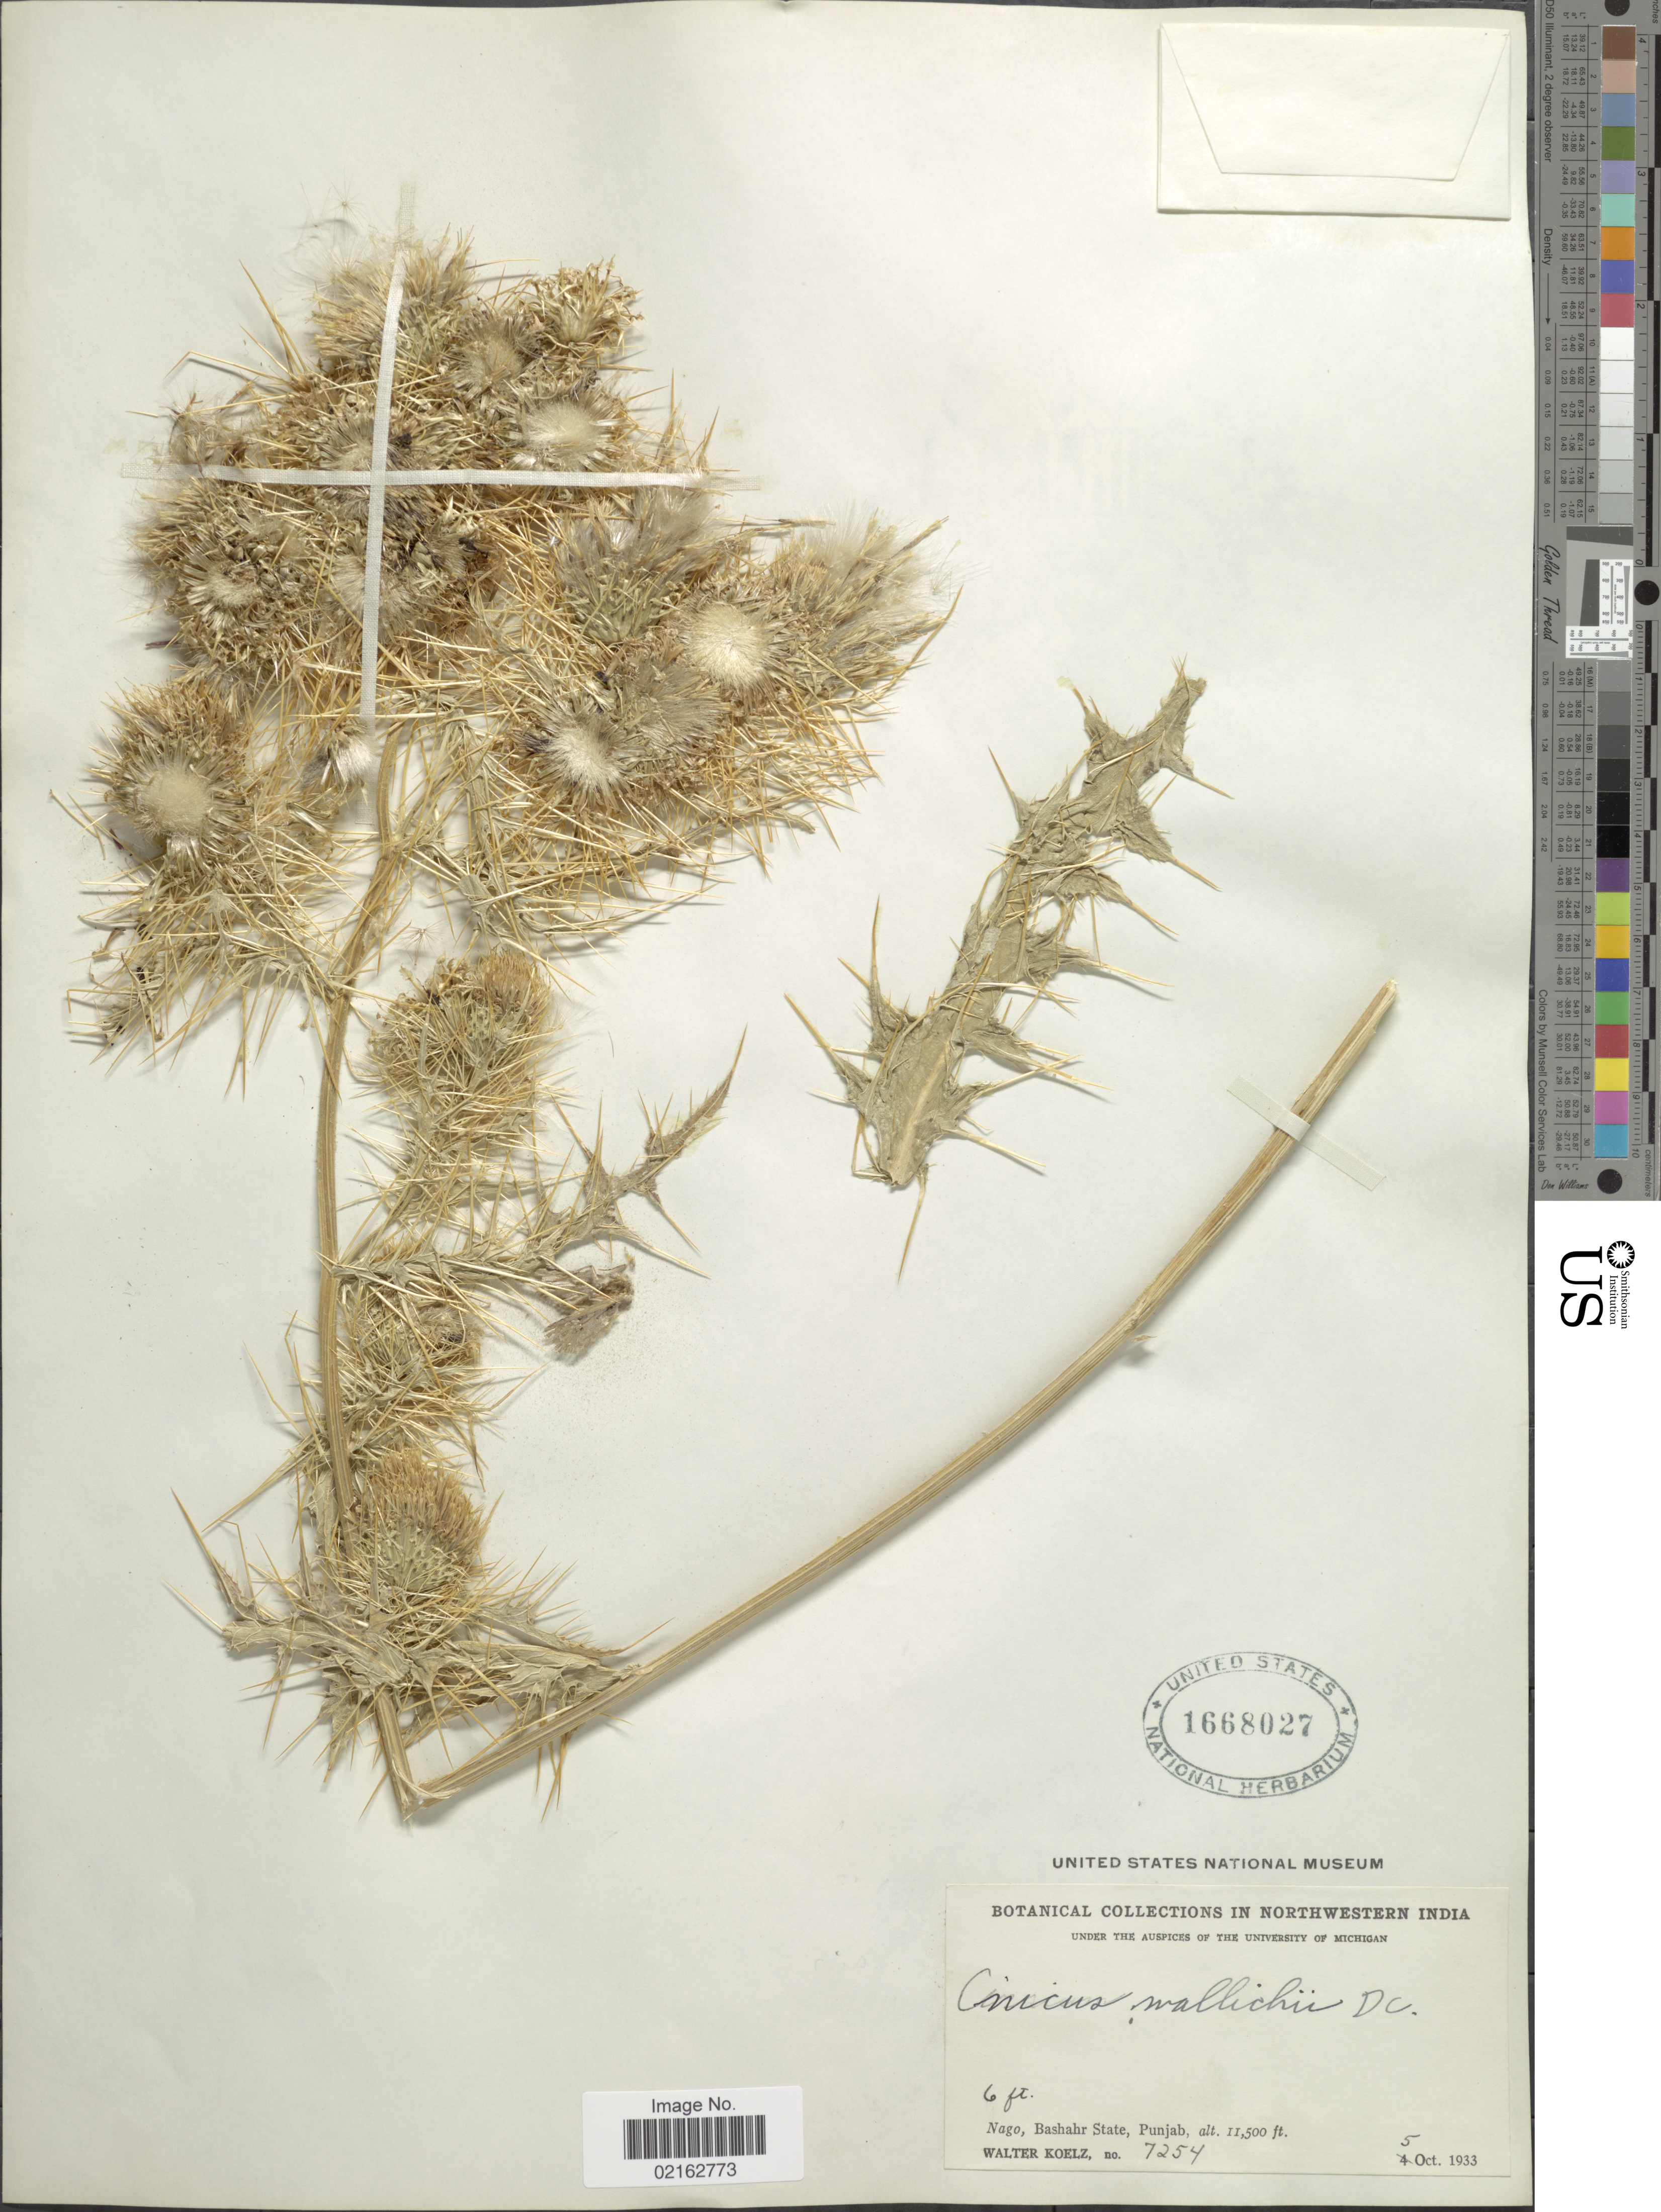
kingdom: Plantae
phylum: Tracheophyta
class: Magnoliopsida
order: Asterales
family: Asteraceae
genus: Cirsium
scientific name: Cirsium wallichii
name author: DC.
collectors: W. N. Koelz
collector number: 7254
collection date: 1933-10-05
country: India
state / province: Punjab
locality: Northwestern India. Nago, Bashahr State, Punjab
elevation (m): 3505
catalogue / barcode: US 1668027